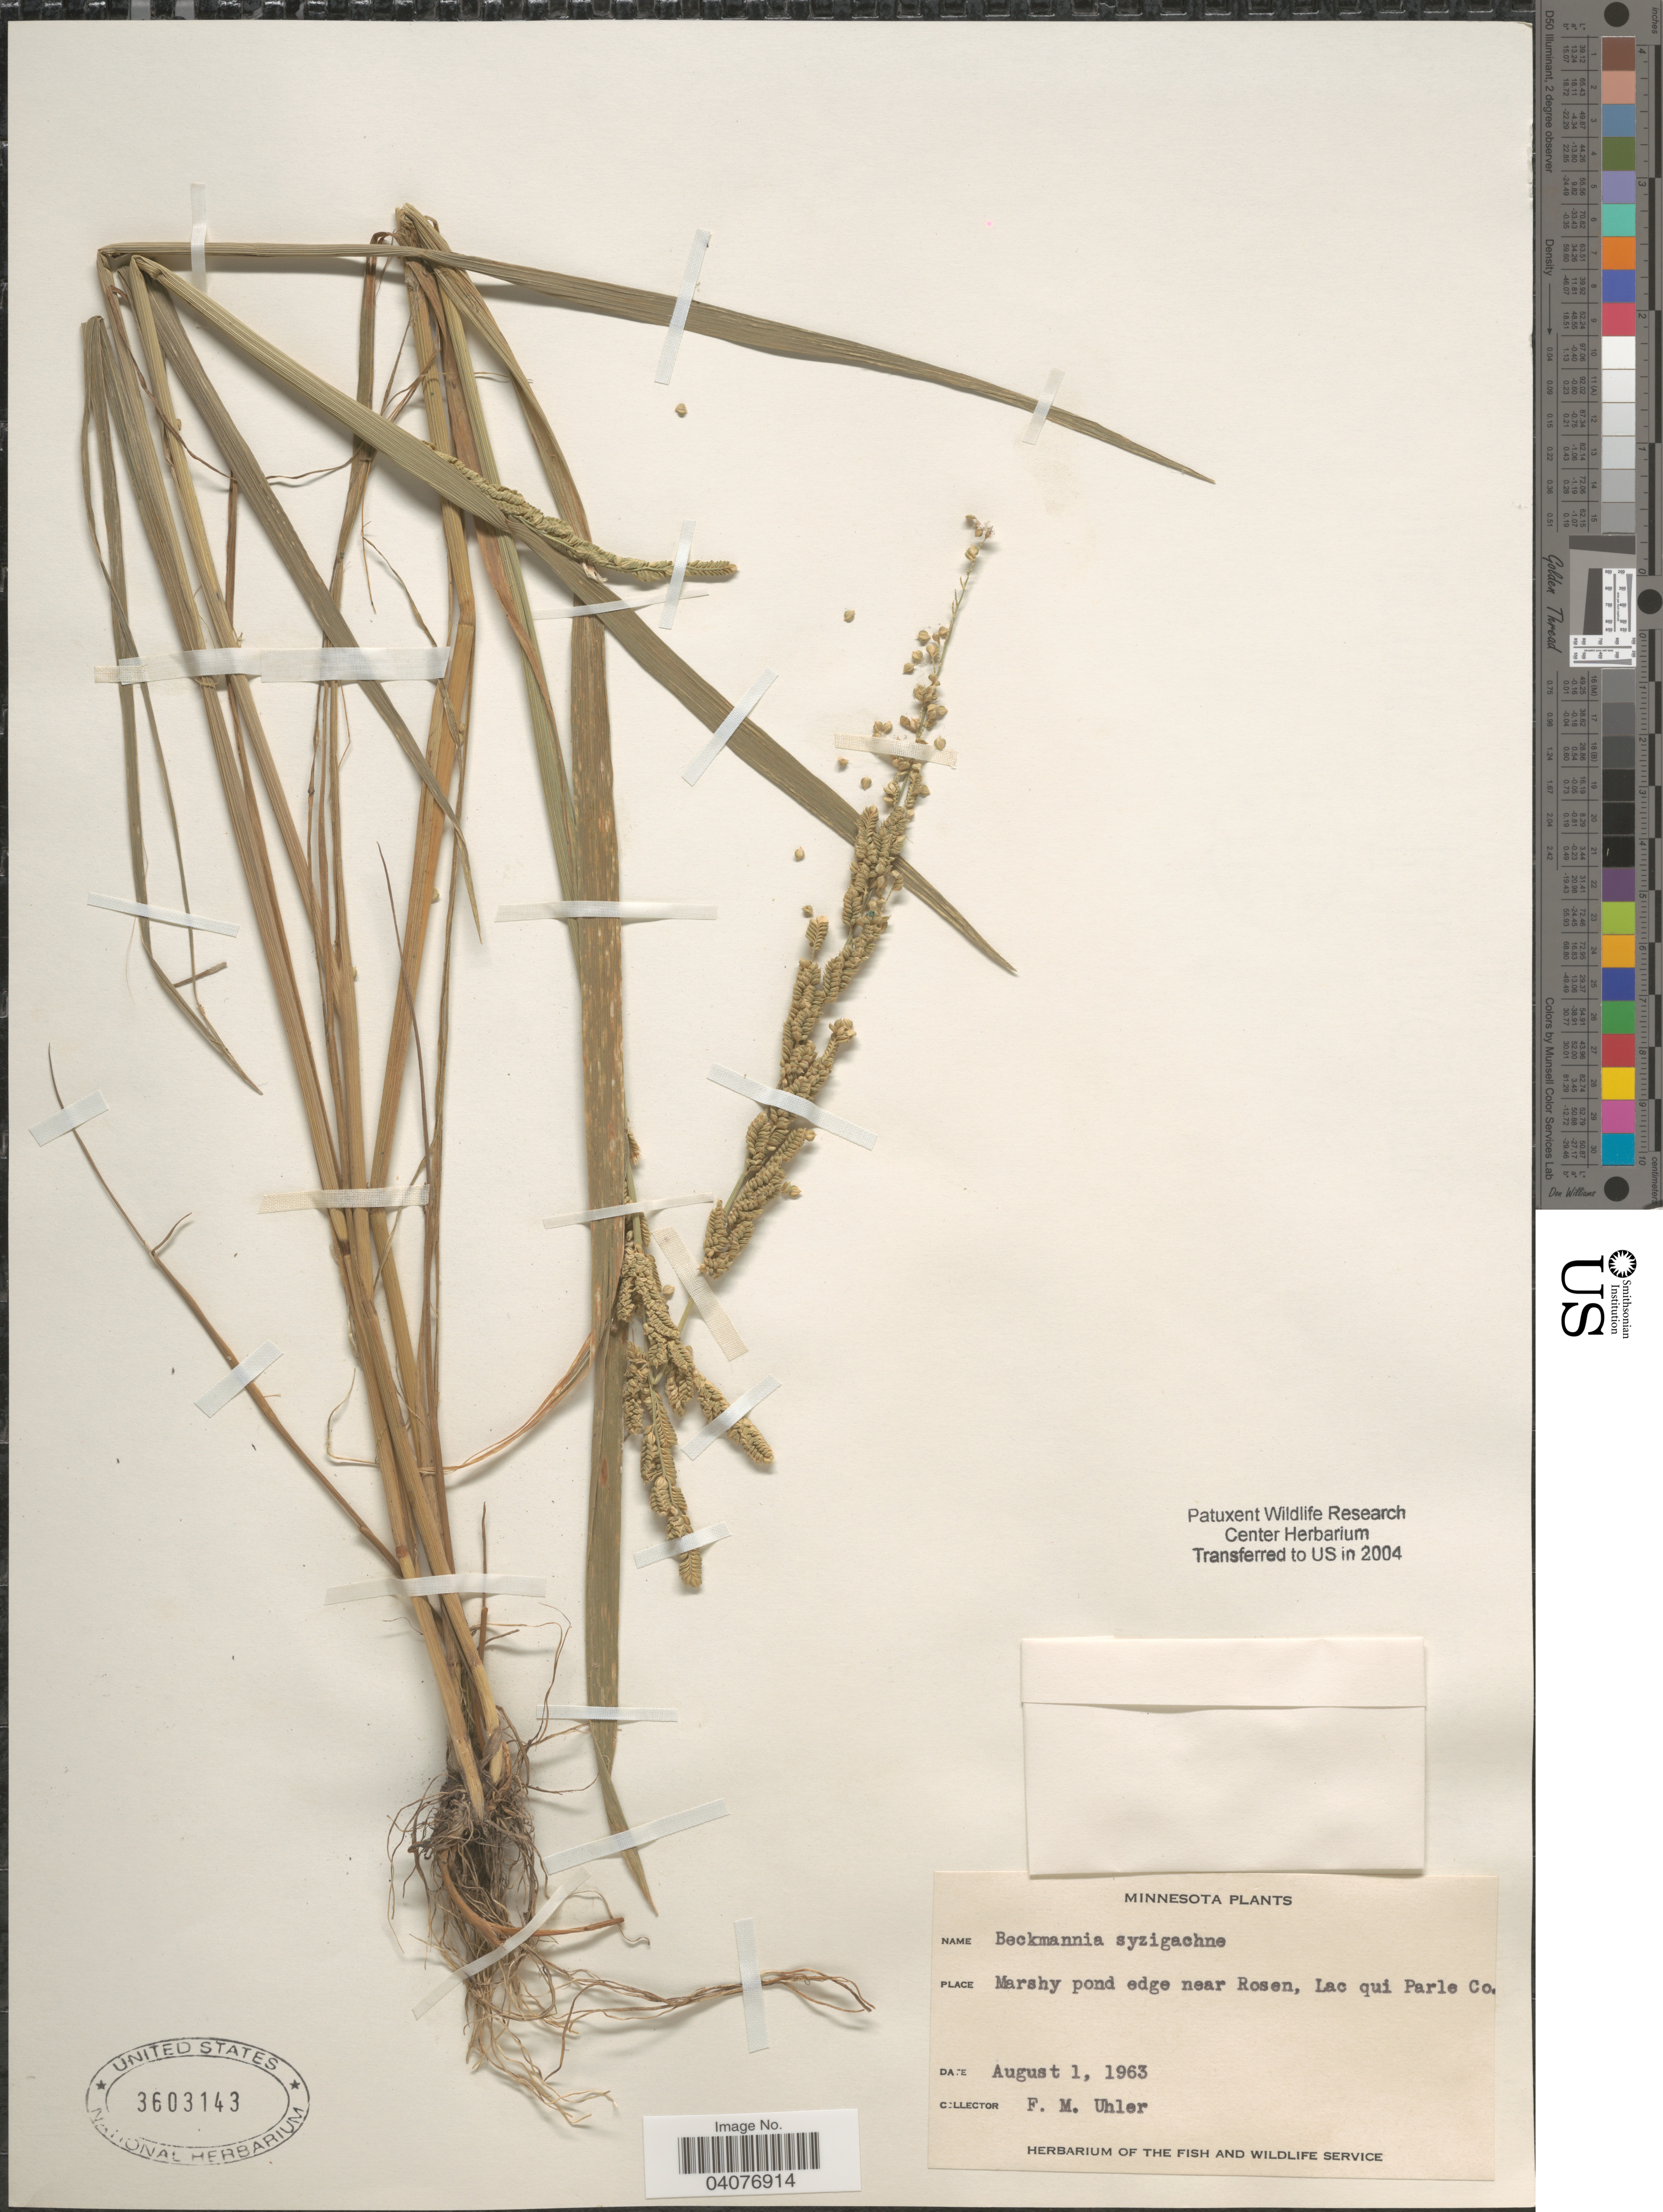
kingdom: Plantae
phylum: Tracheophyta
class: Liliopsida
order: Poales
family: Poaceae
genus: Beckmannia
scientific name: Beckmannia syzigachne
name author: (Steud.) Fernald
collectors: F. M. Uhler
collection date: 1963-08-01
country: United States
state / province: Minnesota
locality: Marshy pond edge near Rosen, Lac qui Parle Co.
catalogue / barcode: US 3603143